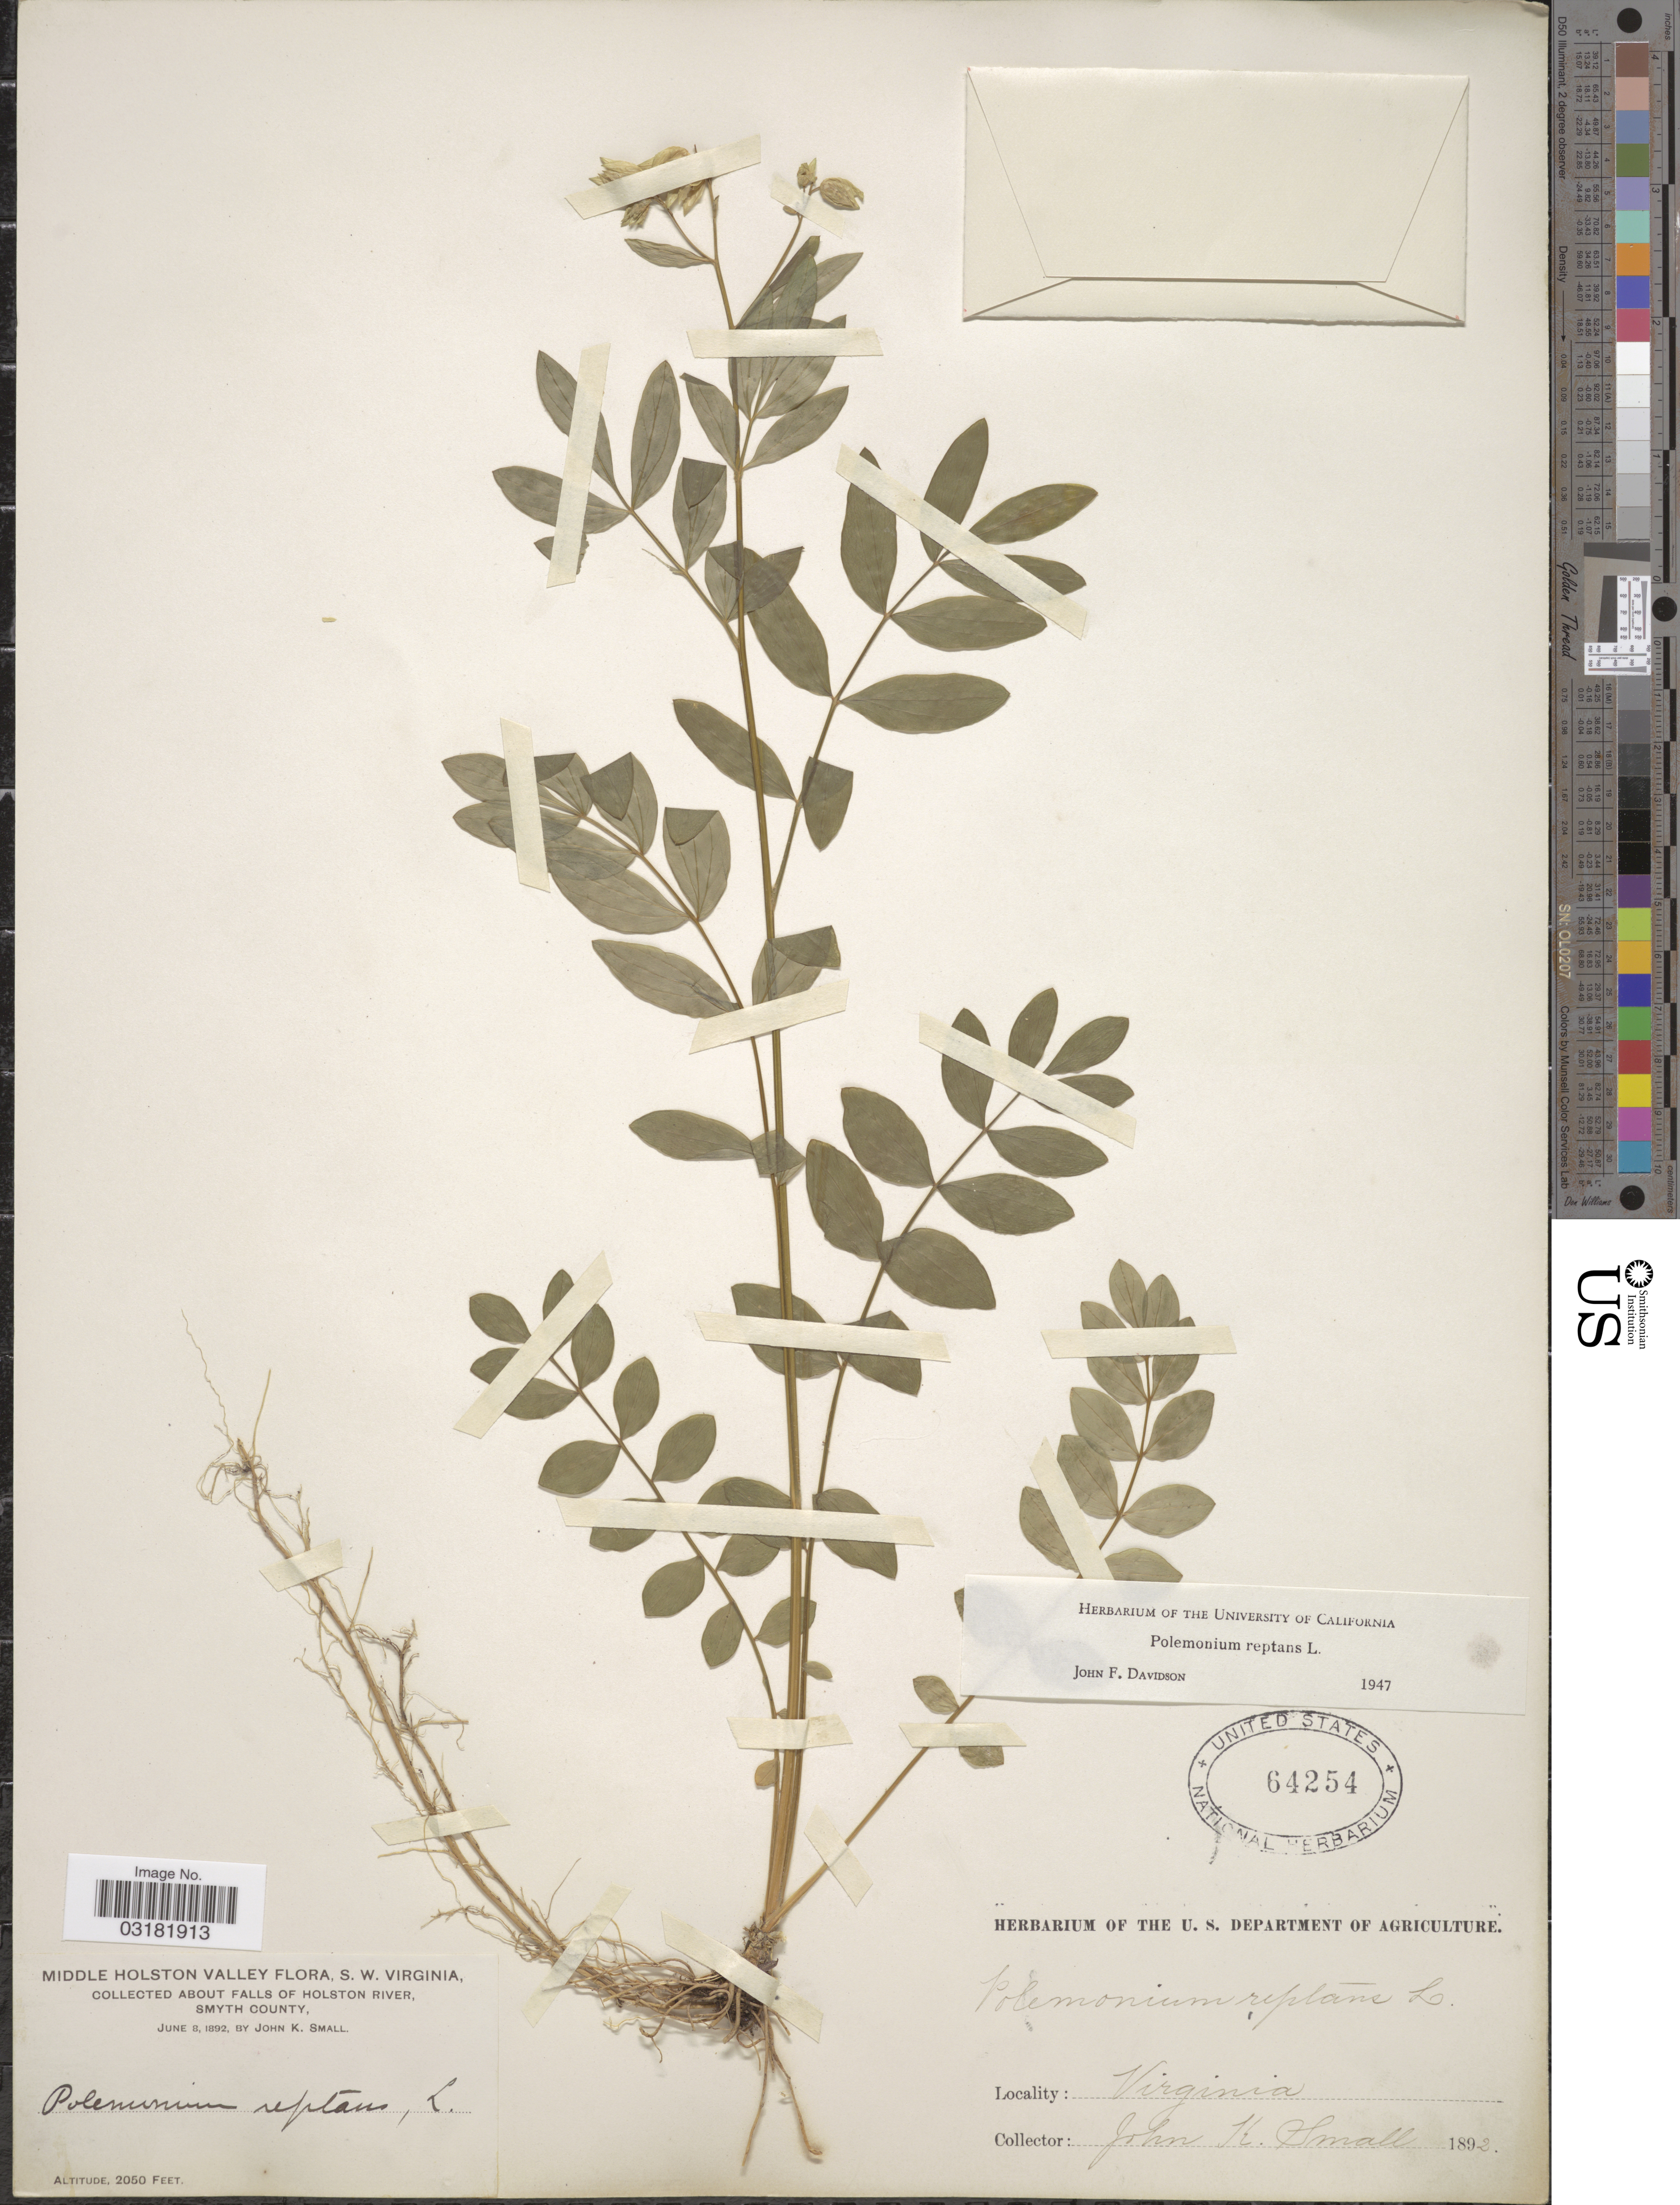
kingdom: Plantae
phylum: Tracheophyta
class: Magnoliopsida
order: Ericales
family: Polemoniaceae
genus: Polemonium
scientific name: Polemonium reptans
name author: L.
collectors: J. K. Small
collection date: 1892-06-08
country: United States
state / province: Virginia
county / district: Smyth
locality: Middle Holston Valley, S.W. Virginia, About Falls of Hollston River, Smyth County.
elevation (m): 625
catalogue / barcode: US 64254